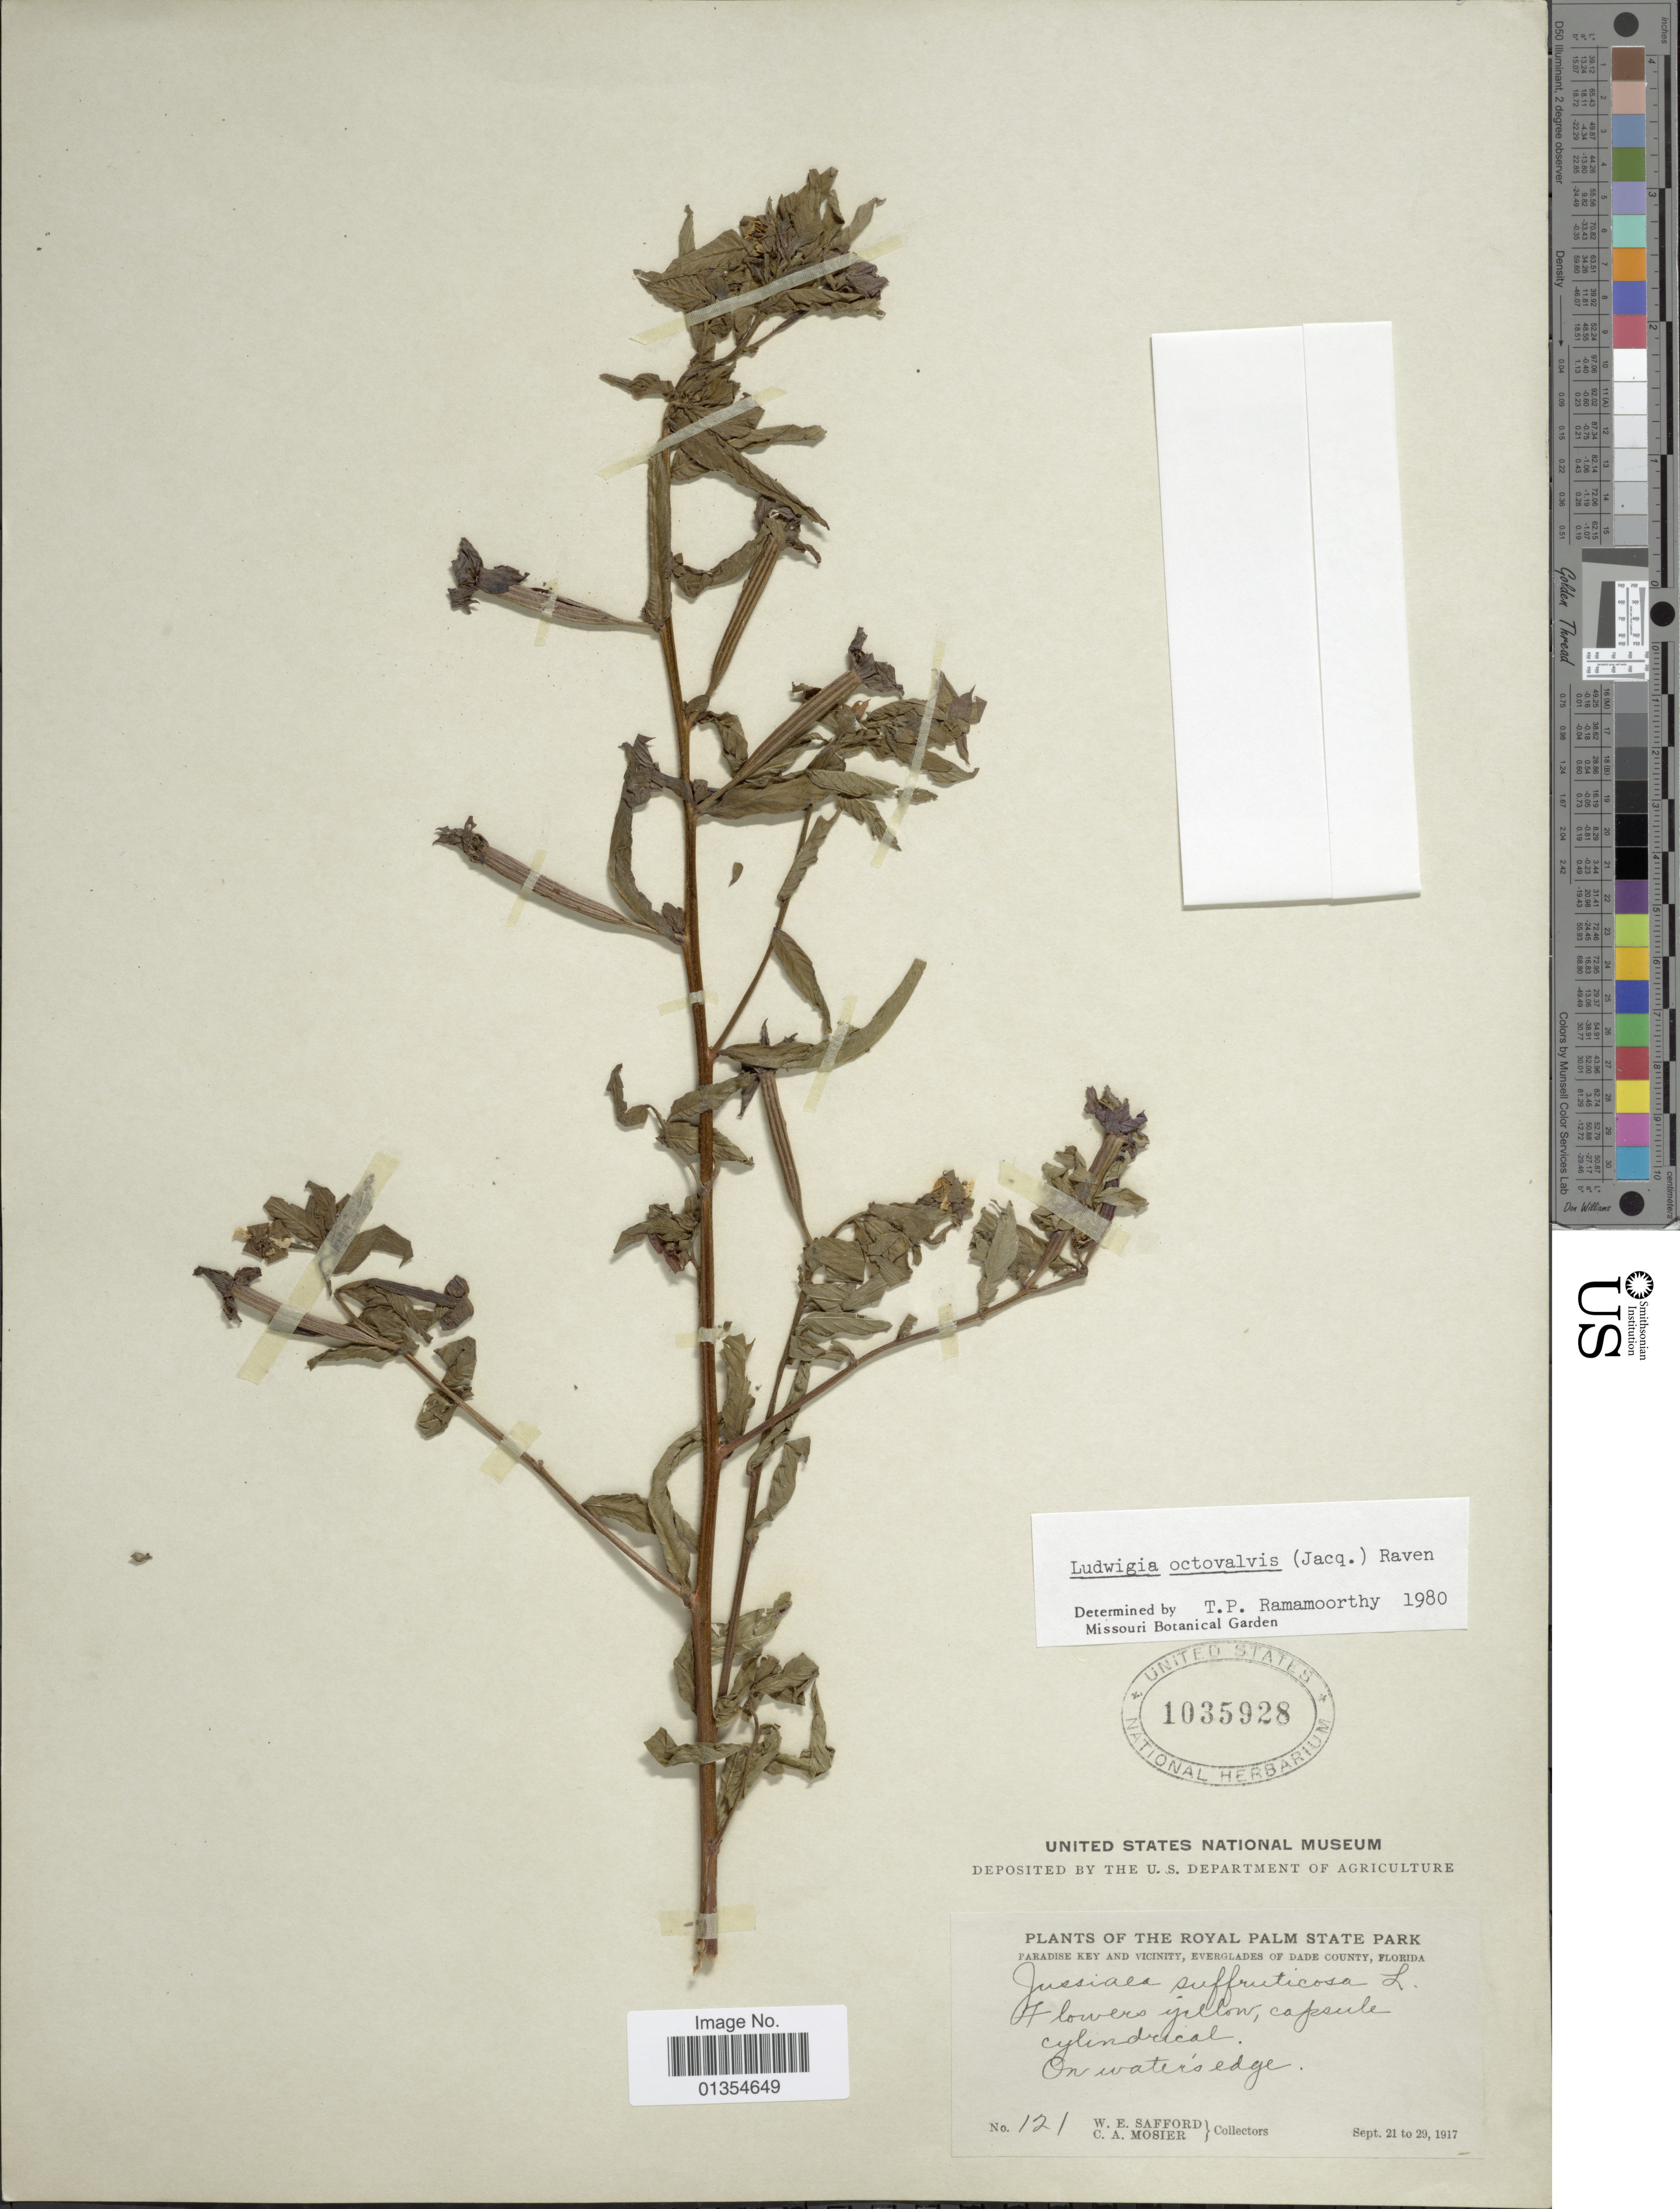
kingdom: Plantae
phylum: Tracheophyta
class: Magnoliopsida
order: Myrtales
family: Onagraceae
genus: Ludwigia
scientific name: Ludwigia octovalvis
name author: (Jacq.) P.H. Raven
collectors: W. E. Safford & C. A. Mosier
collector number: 121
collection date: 1917-09-21/1917-09-29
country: United States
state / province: Florida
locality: Royal Palm State Park, Paradise Key and vicinity, everglades of Dade County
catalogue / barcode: US 1035928